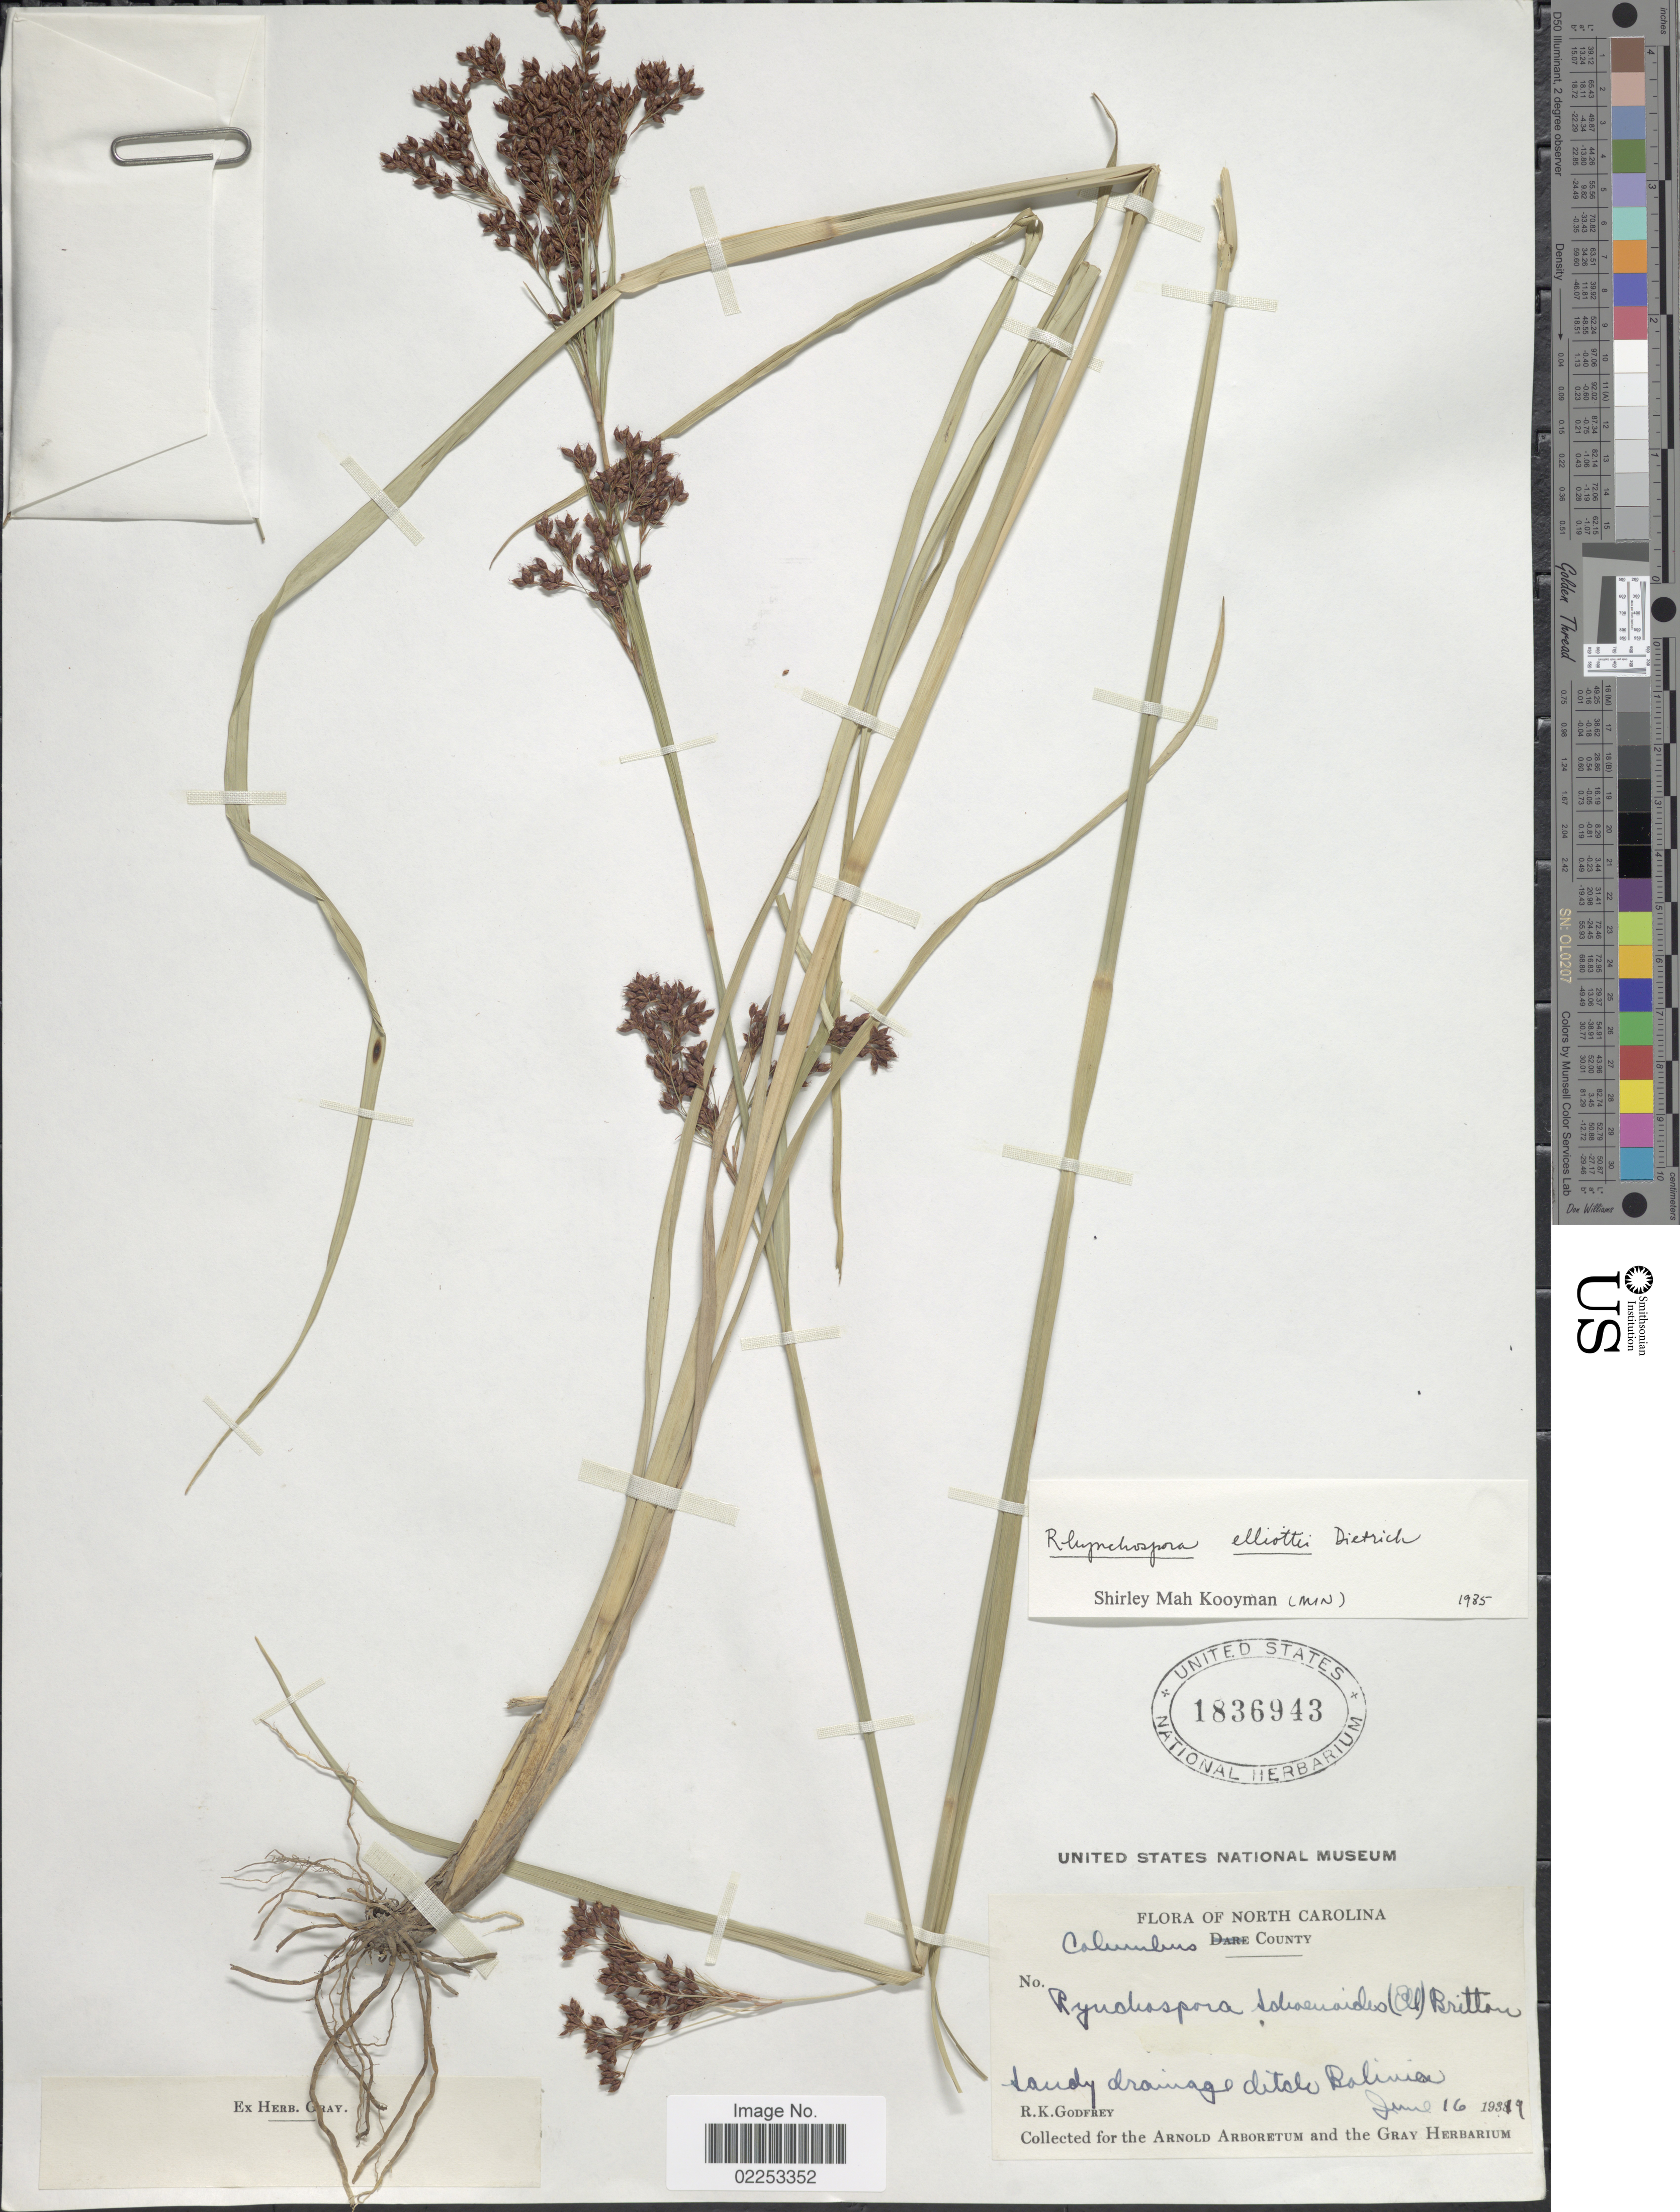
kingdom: Plantae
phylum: Tracheophyta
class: Liliopsida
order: Poales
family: Cyperaceae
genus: Rhynchospora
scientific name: Rhynchospora elliottii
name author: A. Dietr.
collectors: R. K. Godfrey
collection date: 1939-06-16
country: United States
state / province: North Carolina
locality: Columbus County, Sandy drainage ditch Bolivia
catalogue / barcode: US 1836943